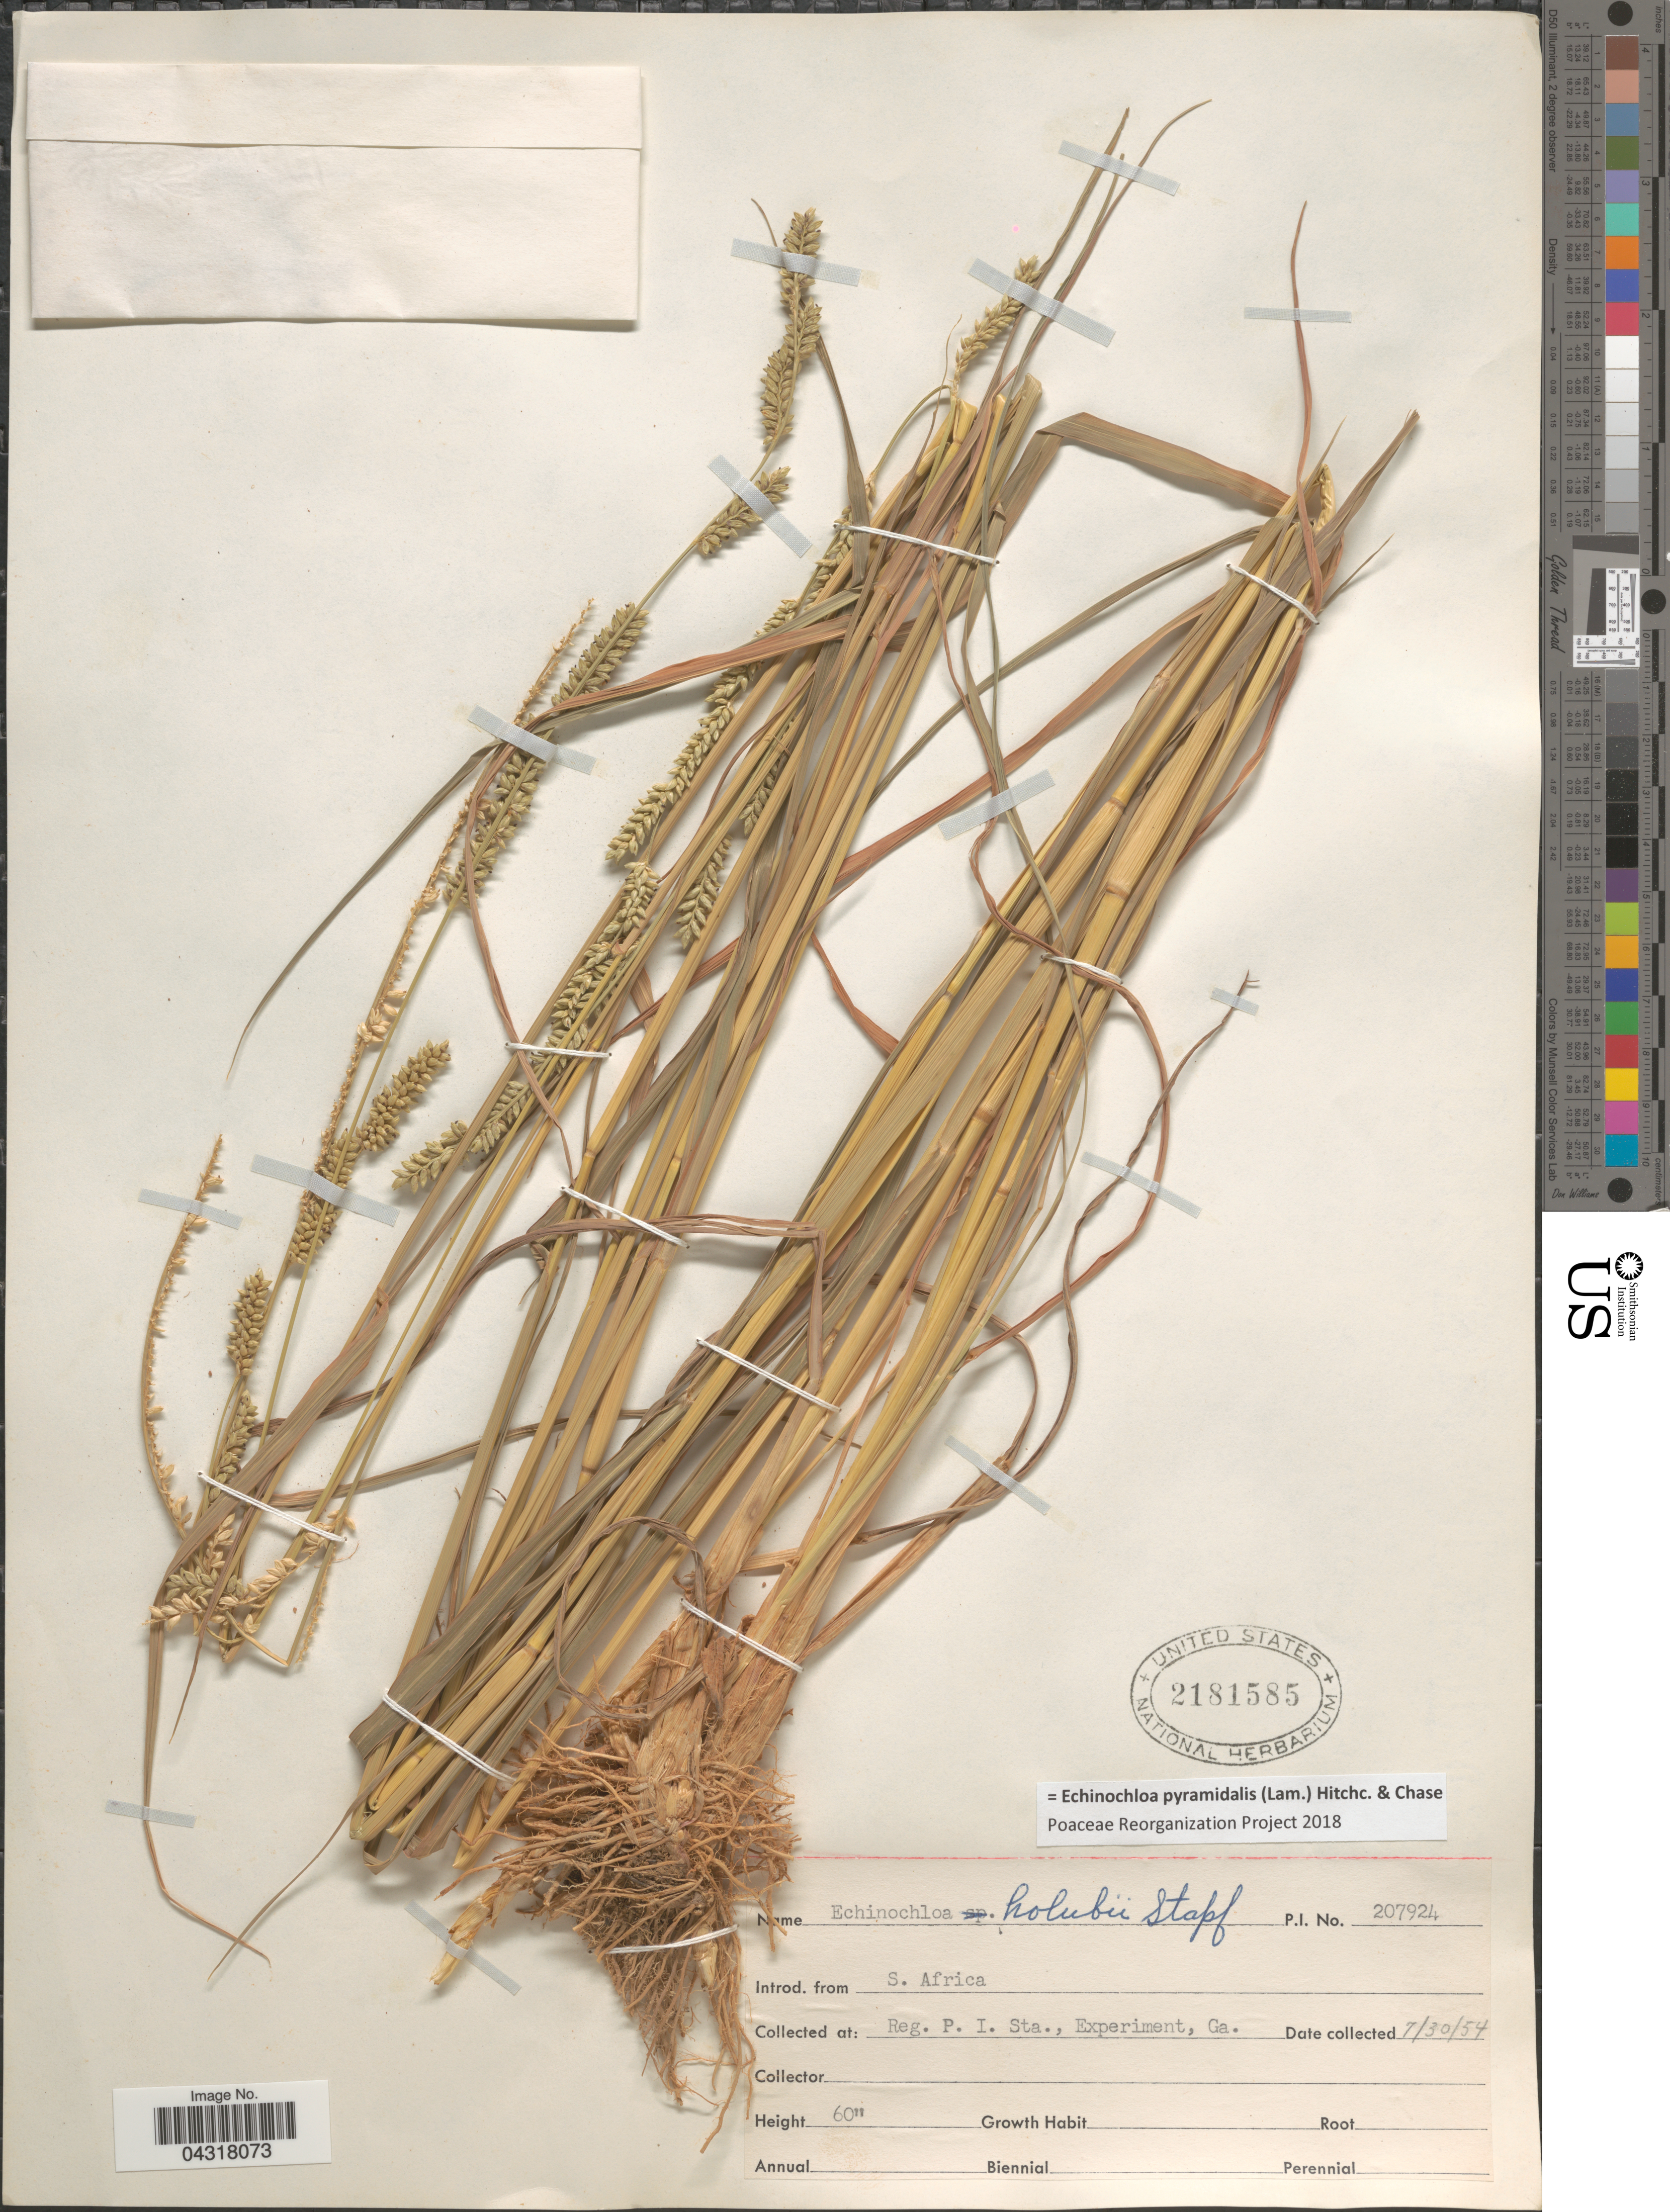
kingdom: Plantae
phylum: Tracheophyta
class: Liliopsida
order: Poales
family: Poaceae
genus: Echinochloa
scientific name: Echinochloa pyramidalis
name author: (Lam.) Hitchc. & Chase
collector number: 207924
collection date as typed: Transcribed d/m/y: 30/7/54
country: United States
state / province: Georgia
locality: Reg. P. I. Sta., Experiment.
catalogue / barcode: US 2181585